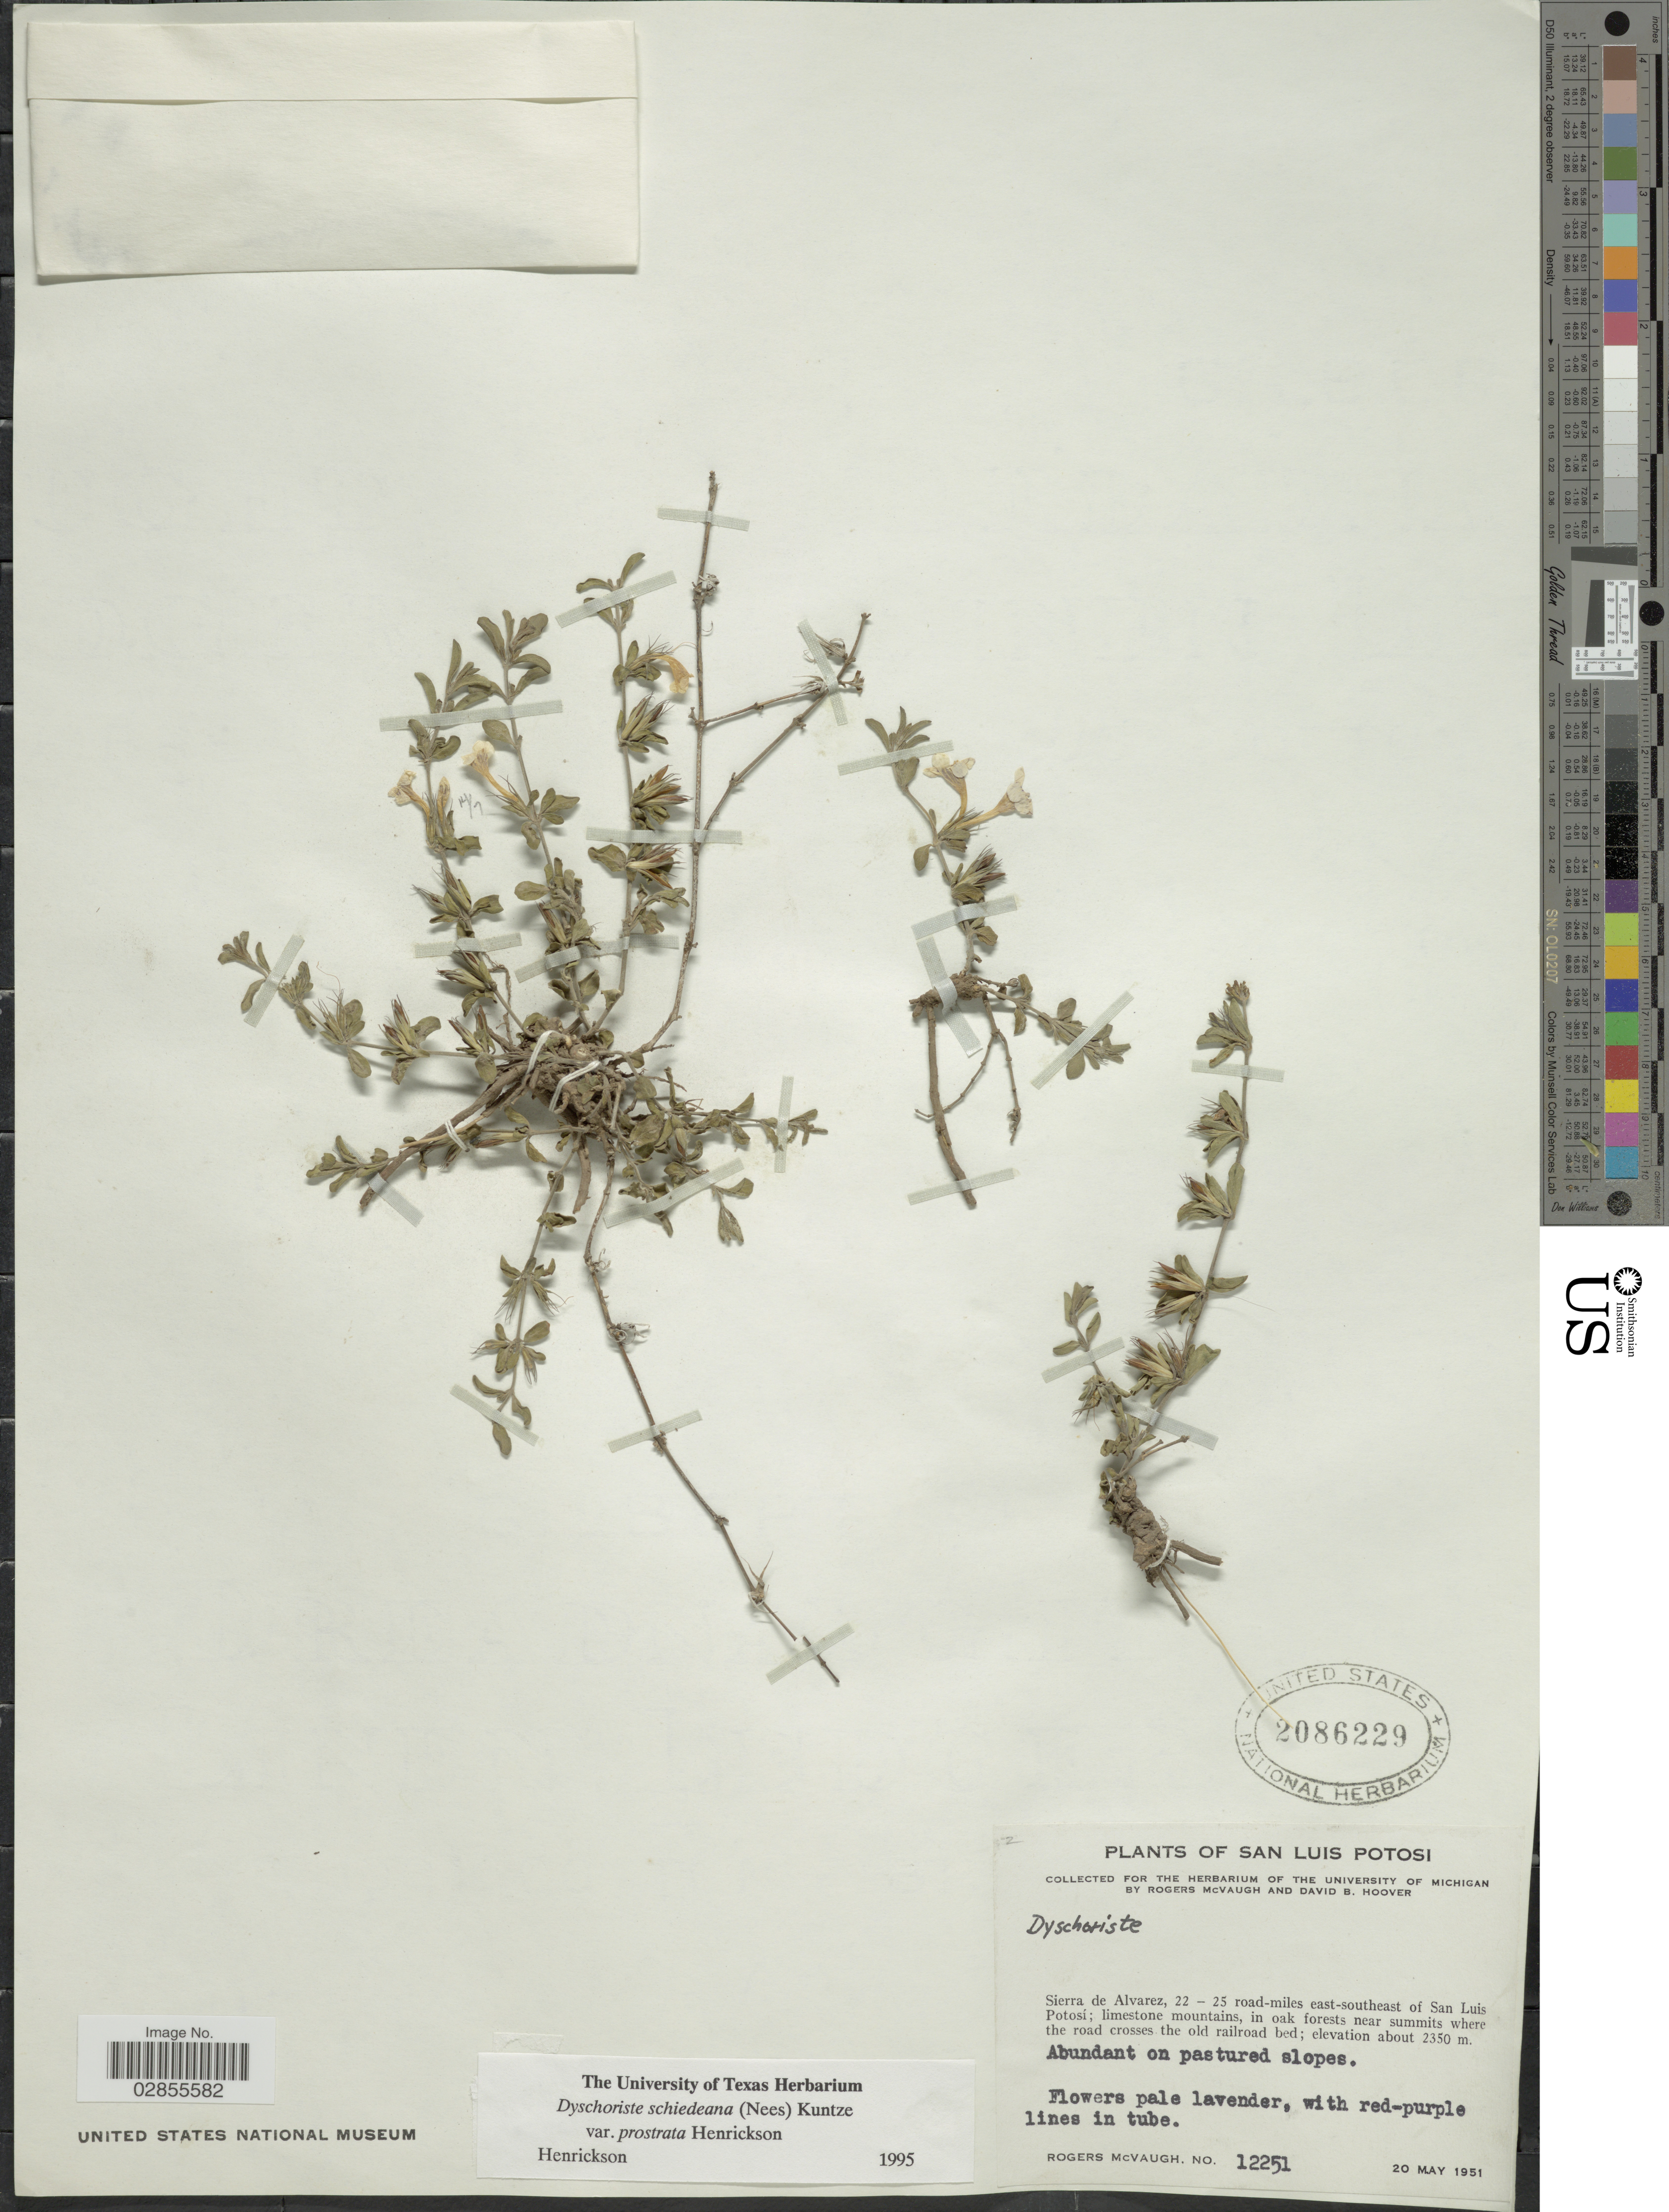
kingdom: Plantae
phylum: Tracheophyta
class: Magnoliopsida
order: Lamiales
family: Acanthaceae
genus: Dyschoriste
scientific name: Dyschoriste schiedeana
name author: (Nees) Kuntze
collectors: R. McVaugh & D. B. Hoover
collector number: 12251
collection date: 1951-05-20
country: Mexico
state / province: San Luis Potosí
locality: Sierra de Alvarez, 22 - 25 road-miles east-southeast of San Luis Potosí ; limestone mountains, in oak forests near summits where the road crosses the old railroad bed.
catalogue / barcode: US 2086229